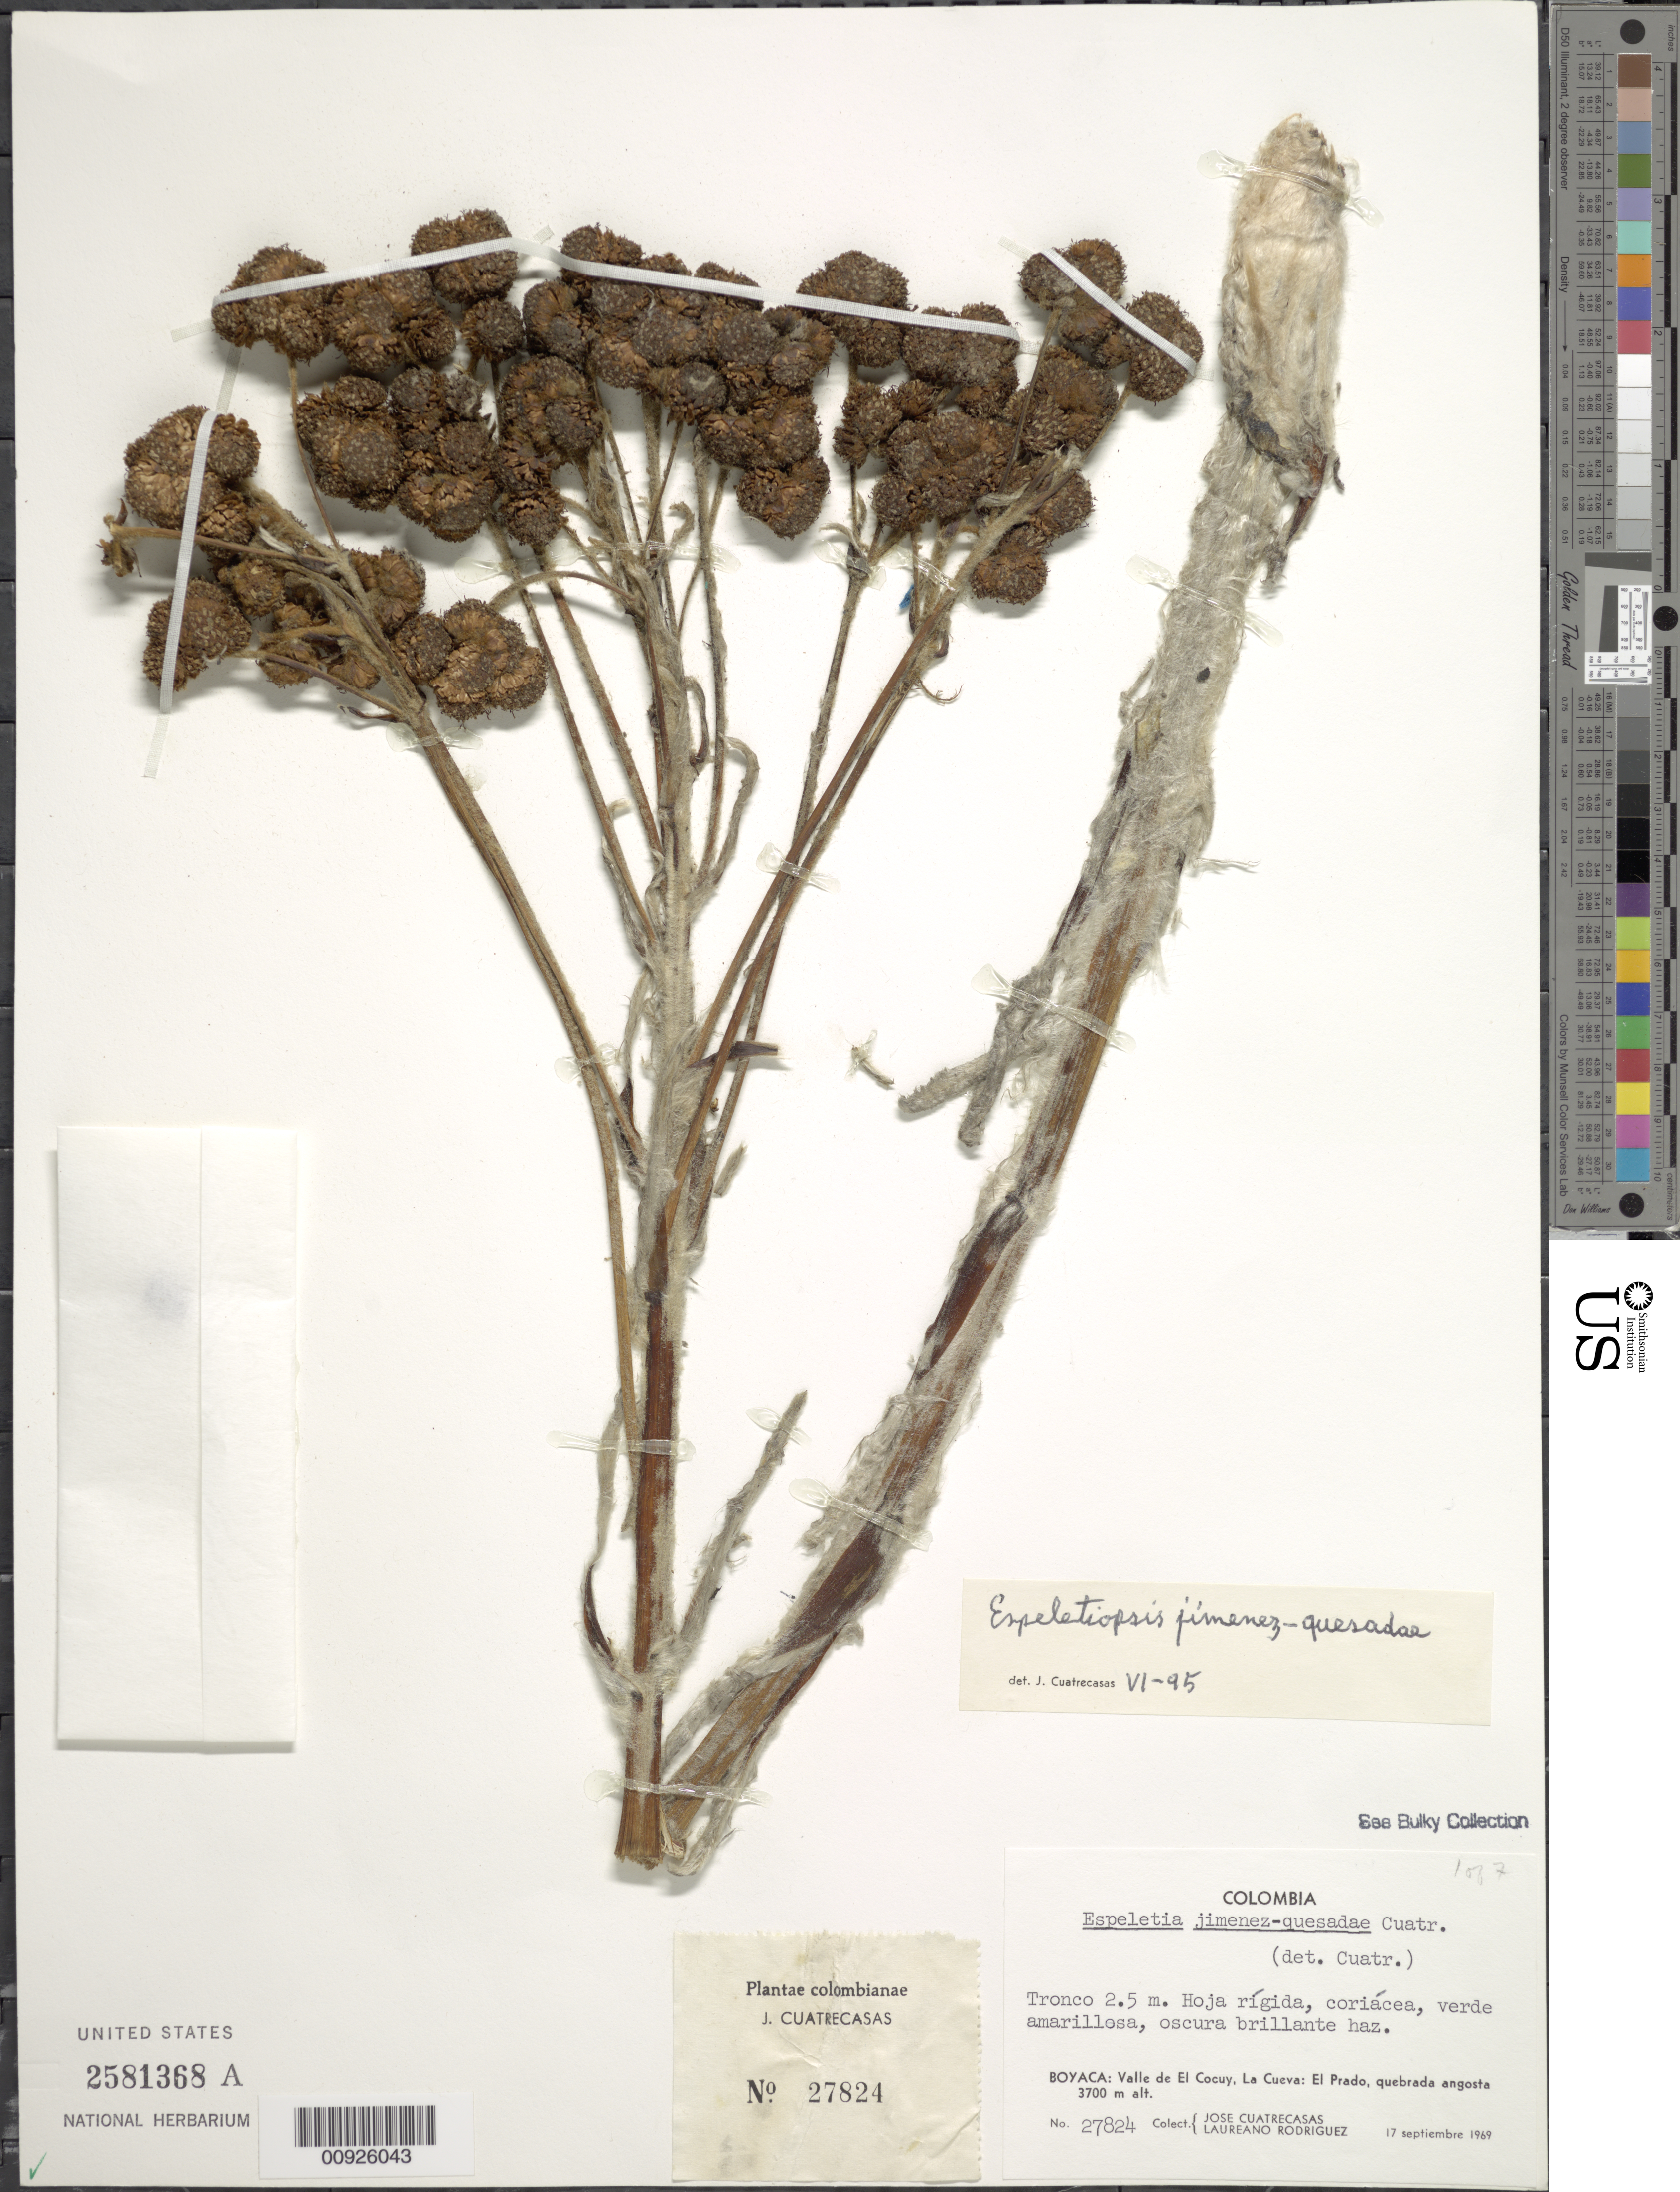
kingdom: Plantae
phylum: Tracheophyta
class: Magnoliopsida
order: Asterales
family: Asteraceae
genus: Espeletiopsis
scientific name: Espeletiopsis jimenez-quesadae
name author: (Cuatrec.) Cuatrec.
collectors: J. Cuatrecasas & L. Rodriguez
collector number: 27824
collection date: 1969-09-17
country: Colombia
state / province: Boyacá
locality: Boyacá: Valle de El Cocuy, La Cueva: El Prado, quebrada angosta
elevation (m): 3700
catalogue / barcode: US 2581368A